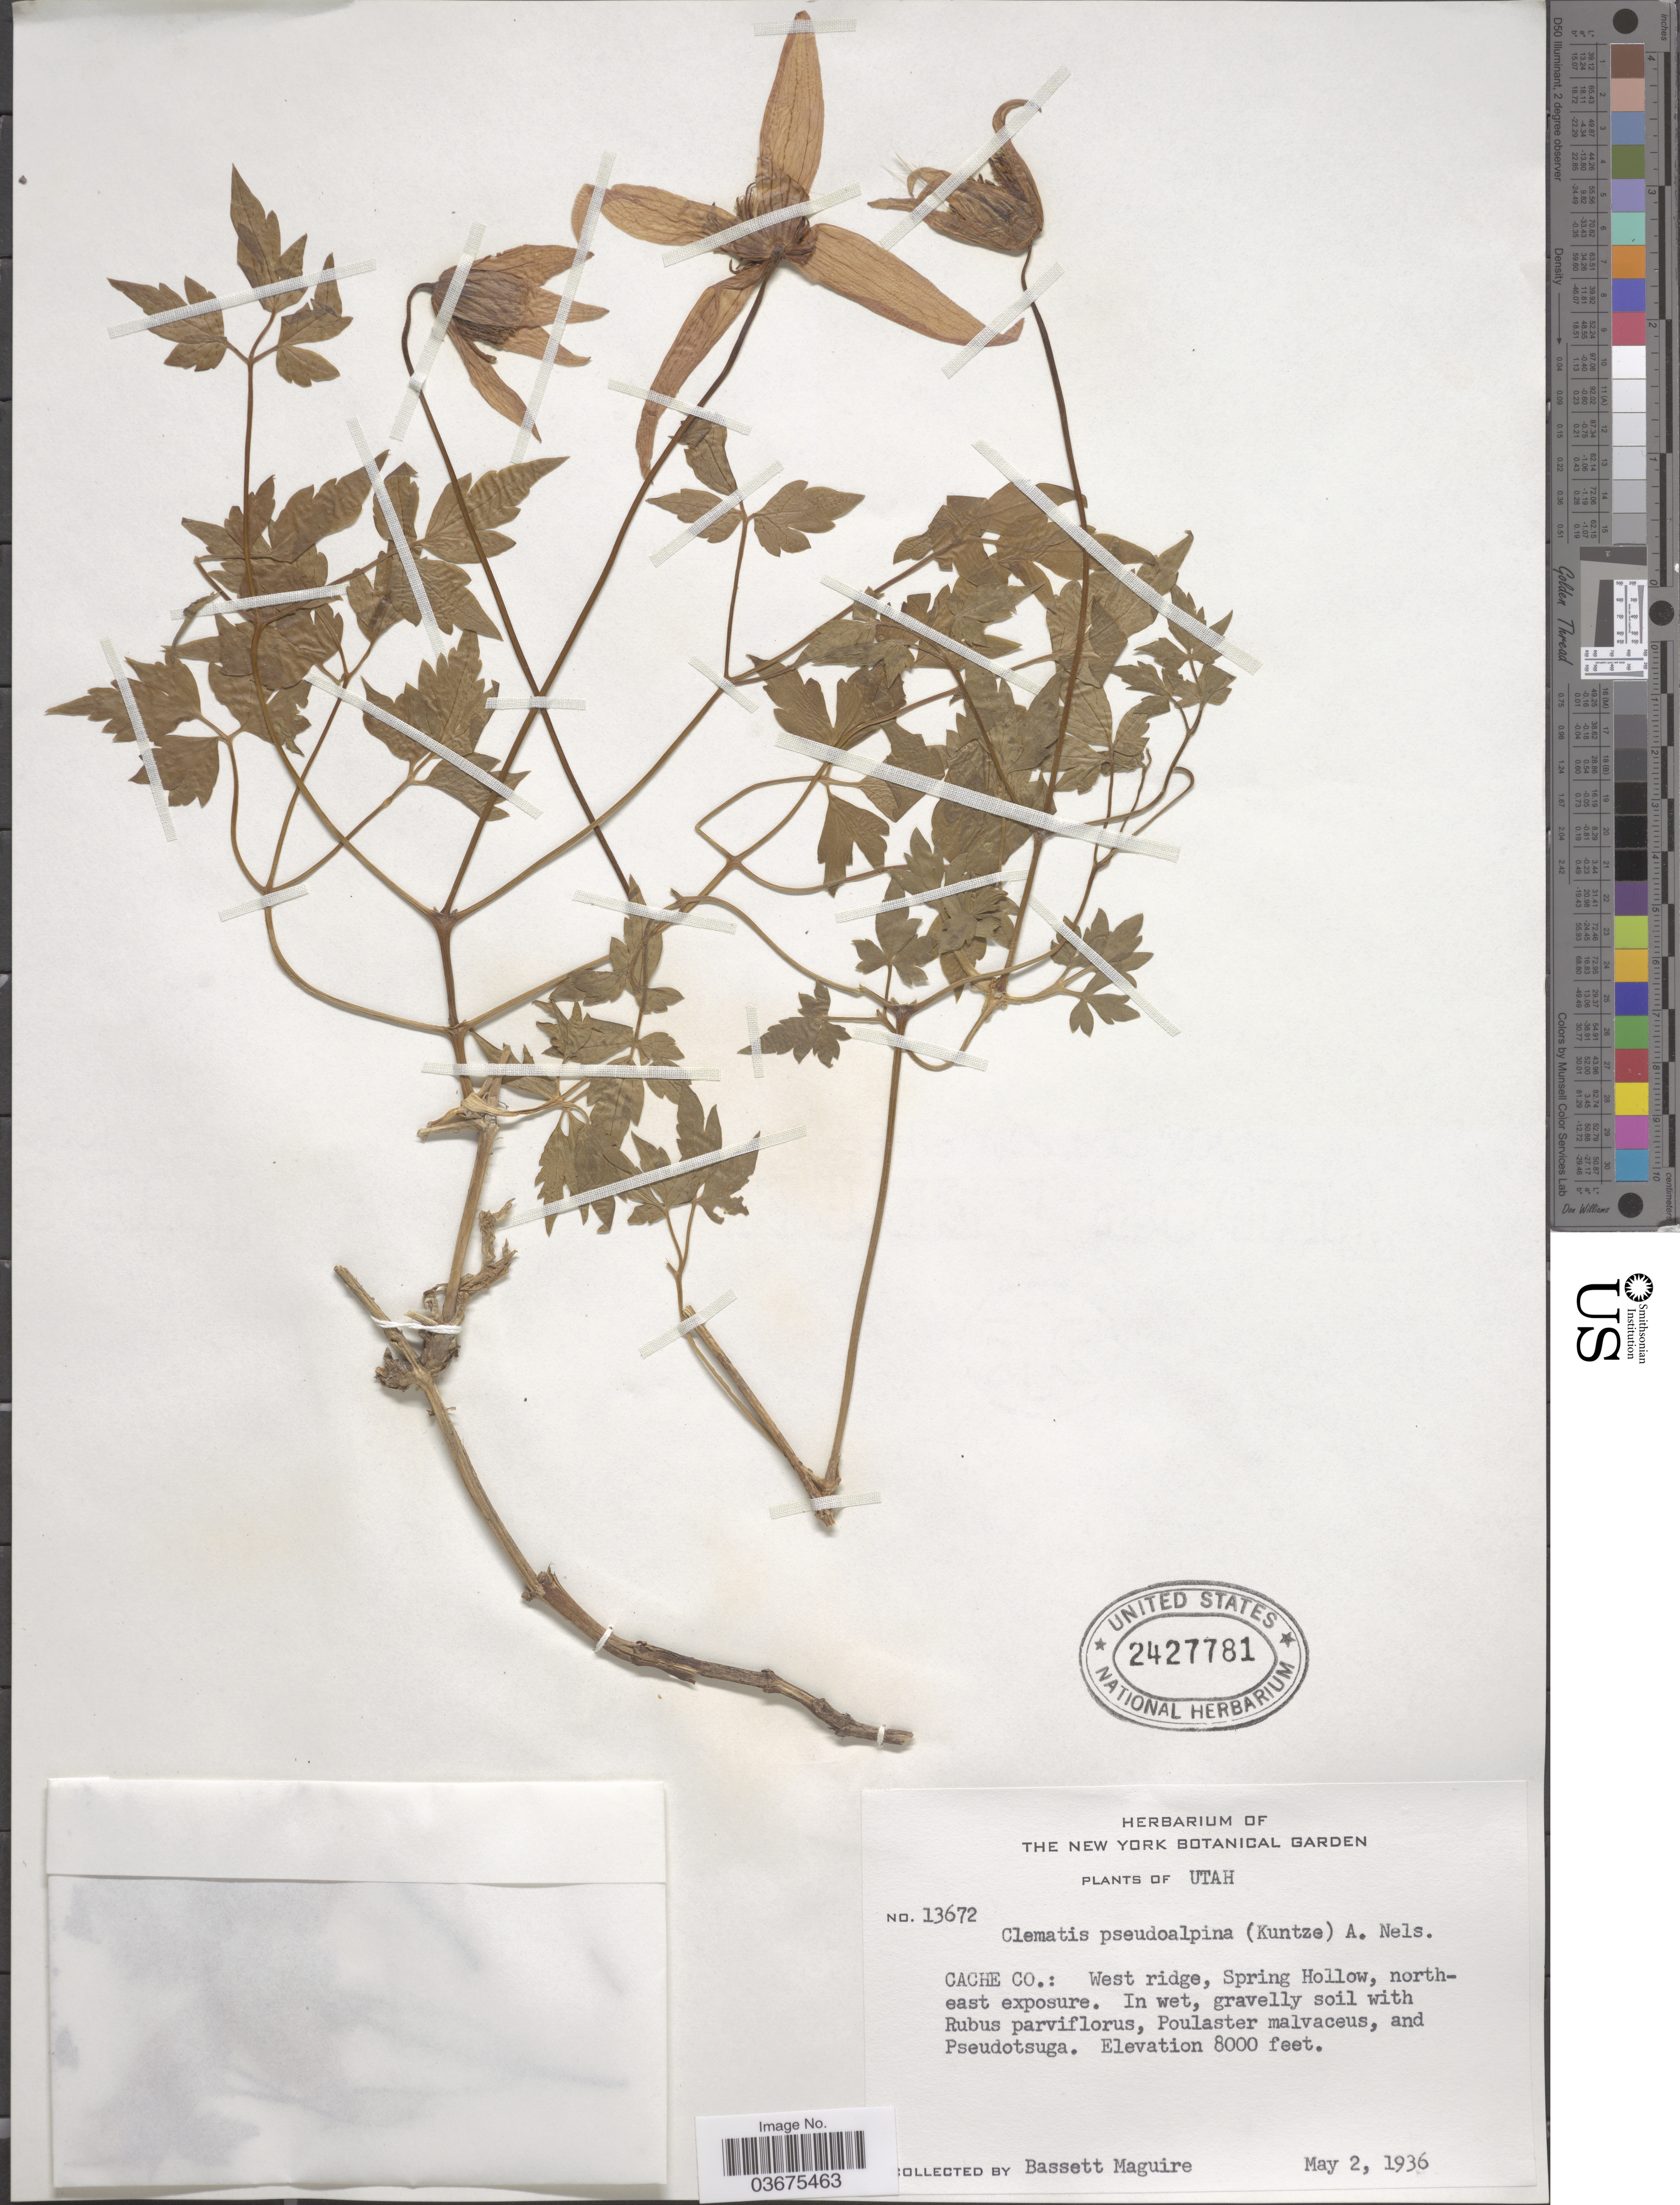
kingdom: Plantae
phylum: Tracheophyta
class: Magnoliopsida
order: Ranunculales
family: Ranunculaceae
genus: Clematis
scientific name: Clematis pseudoalpina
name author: (Kuntze) A. Nelson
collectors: B. Maguire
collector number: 13672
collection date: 1936-05-02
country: United States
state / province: Utah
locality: Cache Co.: West ridge, Spring Hollow, northeast exposure.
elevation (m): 2438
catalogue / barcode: US 2427781